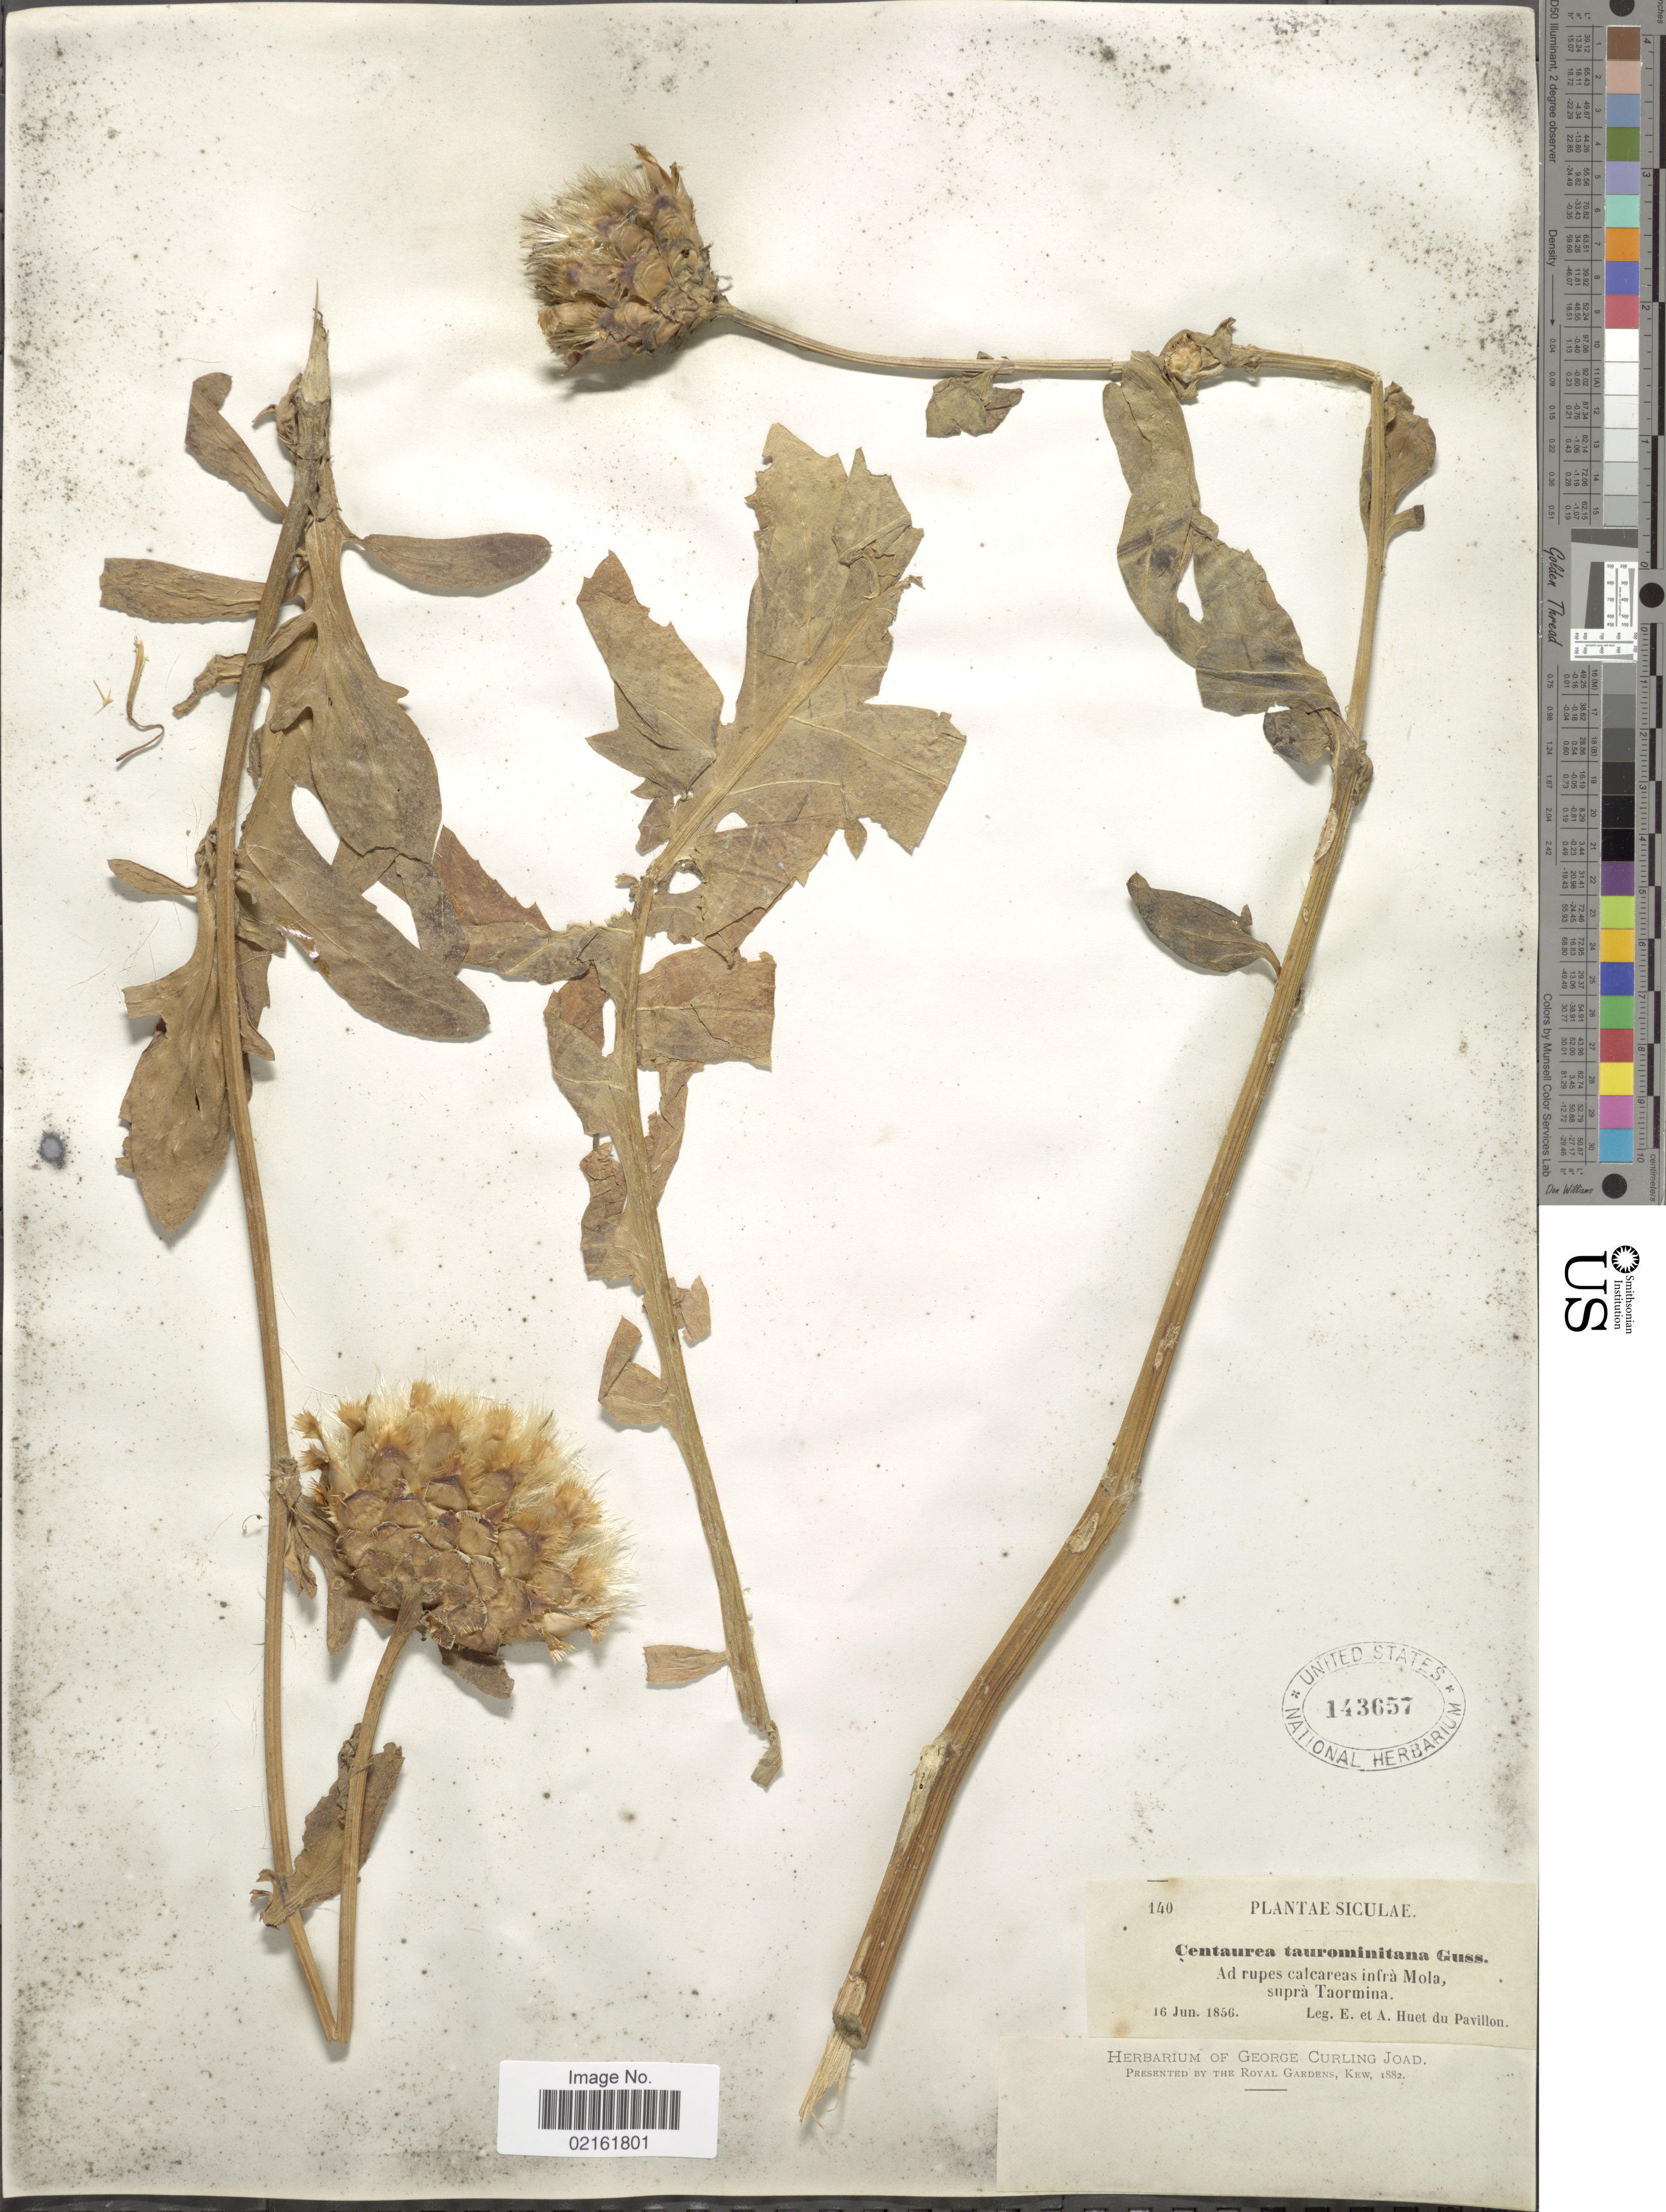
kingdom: Plantae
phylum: Tracheophyta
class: Magnoliopsida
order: Asterales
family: Asteraceae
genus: Centaurea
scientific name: Centaurea tauromenitana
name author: Gussone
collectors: E. Huet du Pavillon & A. Huet du Pavillon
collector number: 140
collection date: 1856-07-16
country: Italy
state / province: Siciliana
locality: Ad rupes calcareas infra Mola, supra Taormina, Siculae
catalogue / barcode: US 143657